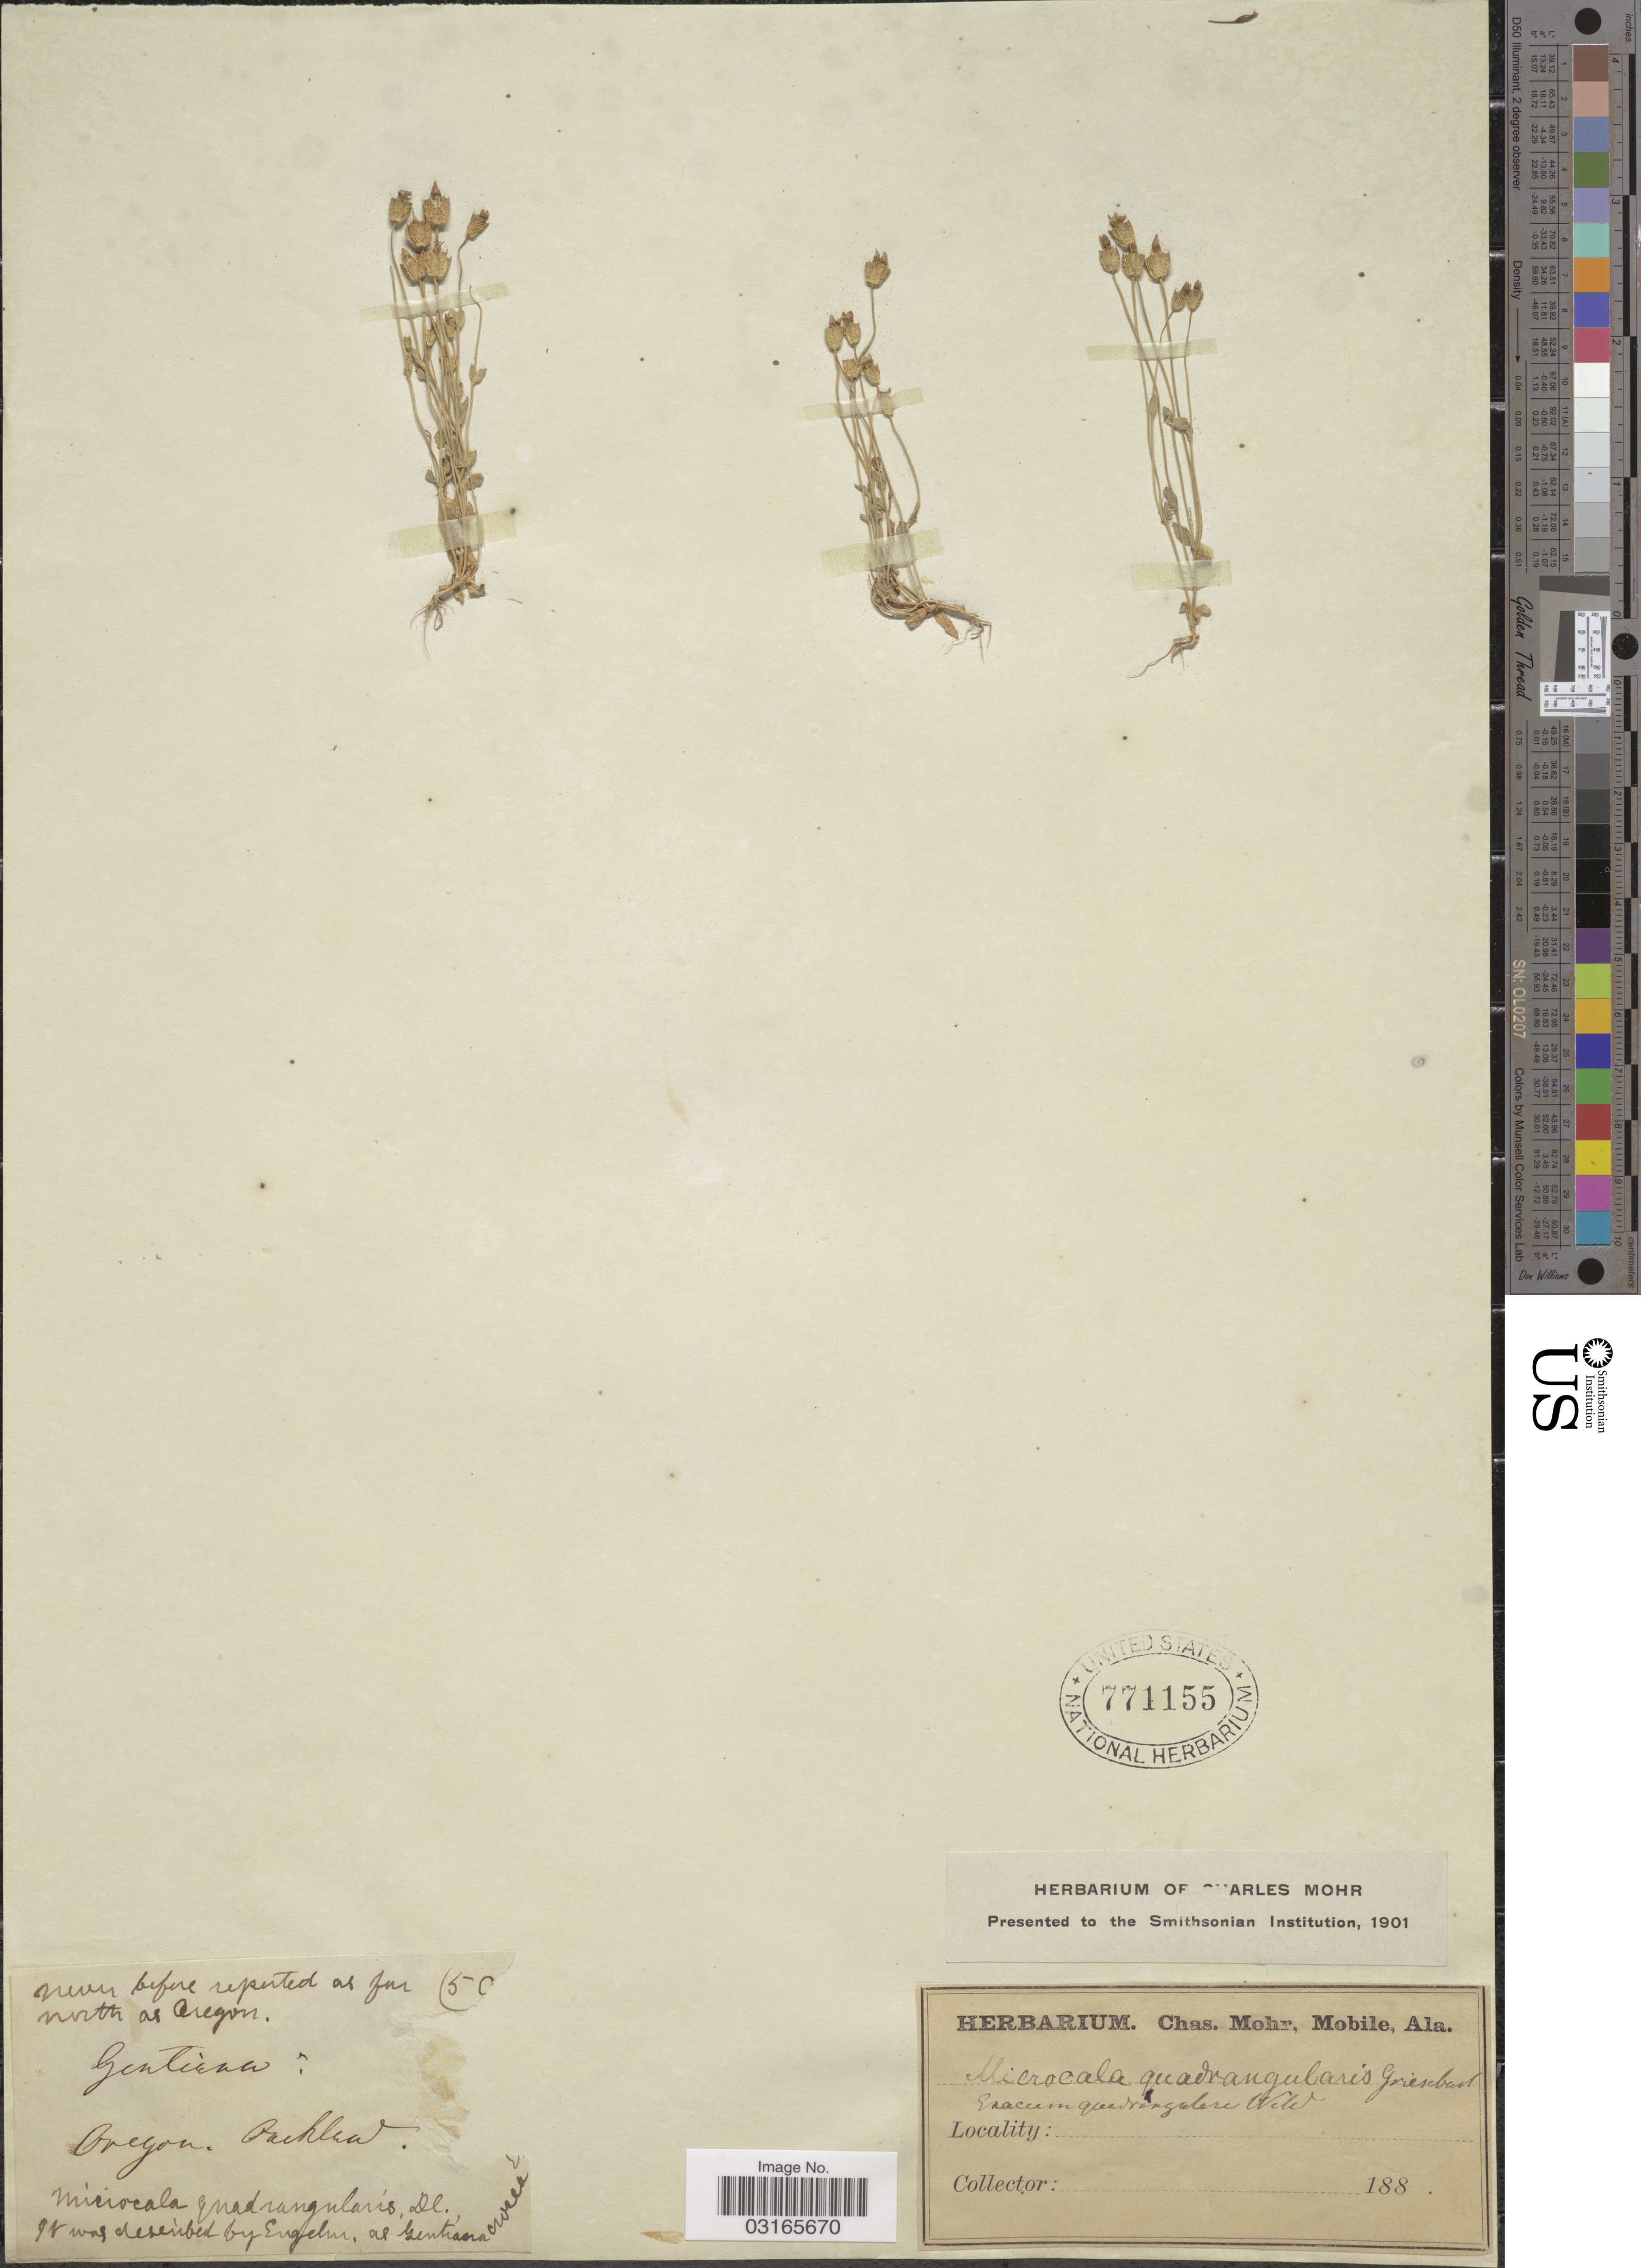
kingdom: Plantae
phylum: Tracheophyta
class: Magnoliopsida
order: Gentianales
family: Gentianaceae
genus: Microcala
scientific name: Microcala quadrangularis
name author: (Dombey ex Lam.) Griseb.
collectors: ex herb. C. Mohr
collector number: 50*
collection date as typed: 188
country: United States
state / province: Oregon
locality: Oakland.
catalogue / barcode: US 771155